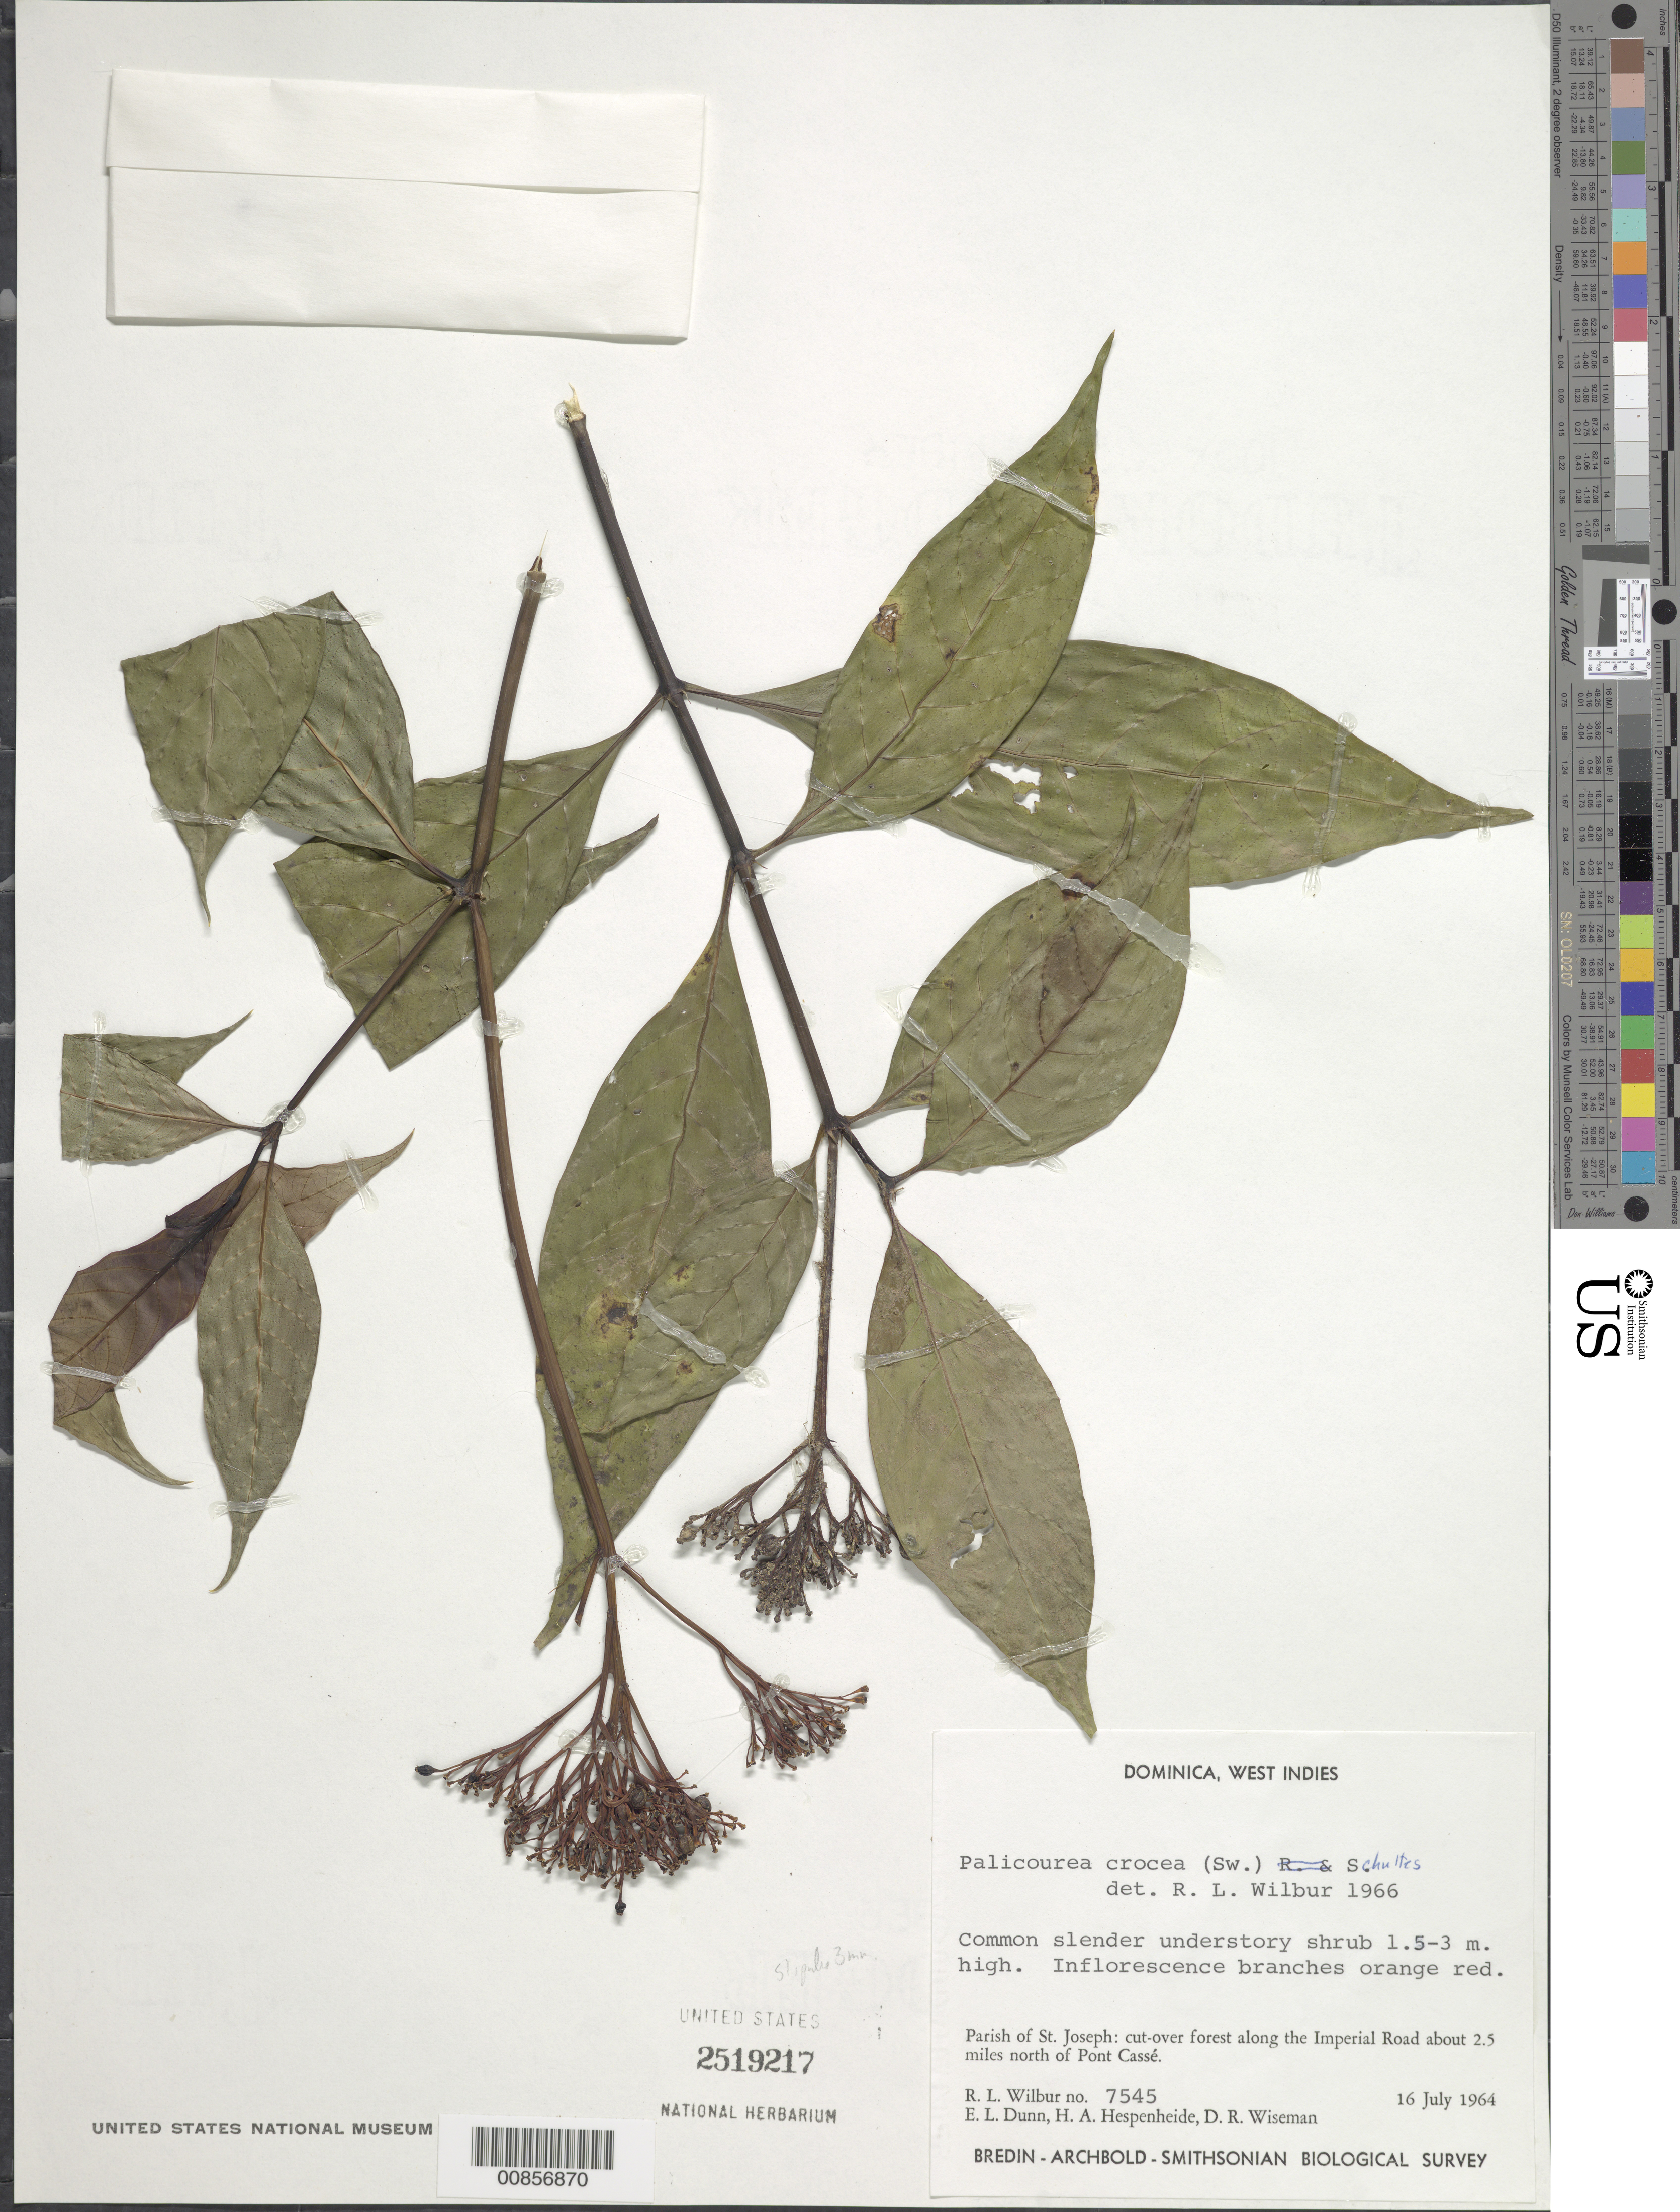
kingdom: Plantae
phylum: Tracheophyta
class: Magnoliopsida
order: Gentianales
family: Rubiaceae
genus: Palicourea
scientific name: Palicourea crocea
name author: (Sw.) Schult.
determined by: Wilbur, R. L.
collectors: R. L. Wilbur, E. Dunn, H. A. Hespenheide & D. R. Wiseman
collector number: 7545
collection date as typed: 16 Jul 1964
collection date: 1964-07-16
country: Dominica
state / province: St. Joseph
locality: Forest along Imperial Road, about 2.5 miles north of Pont Cassé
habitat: In understory of cut-over forest along road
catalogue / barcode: US 2519217